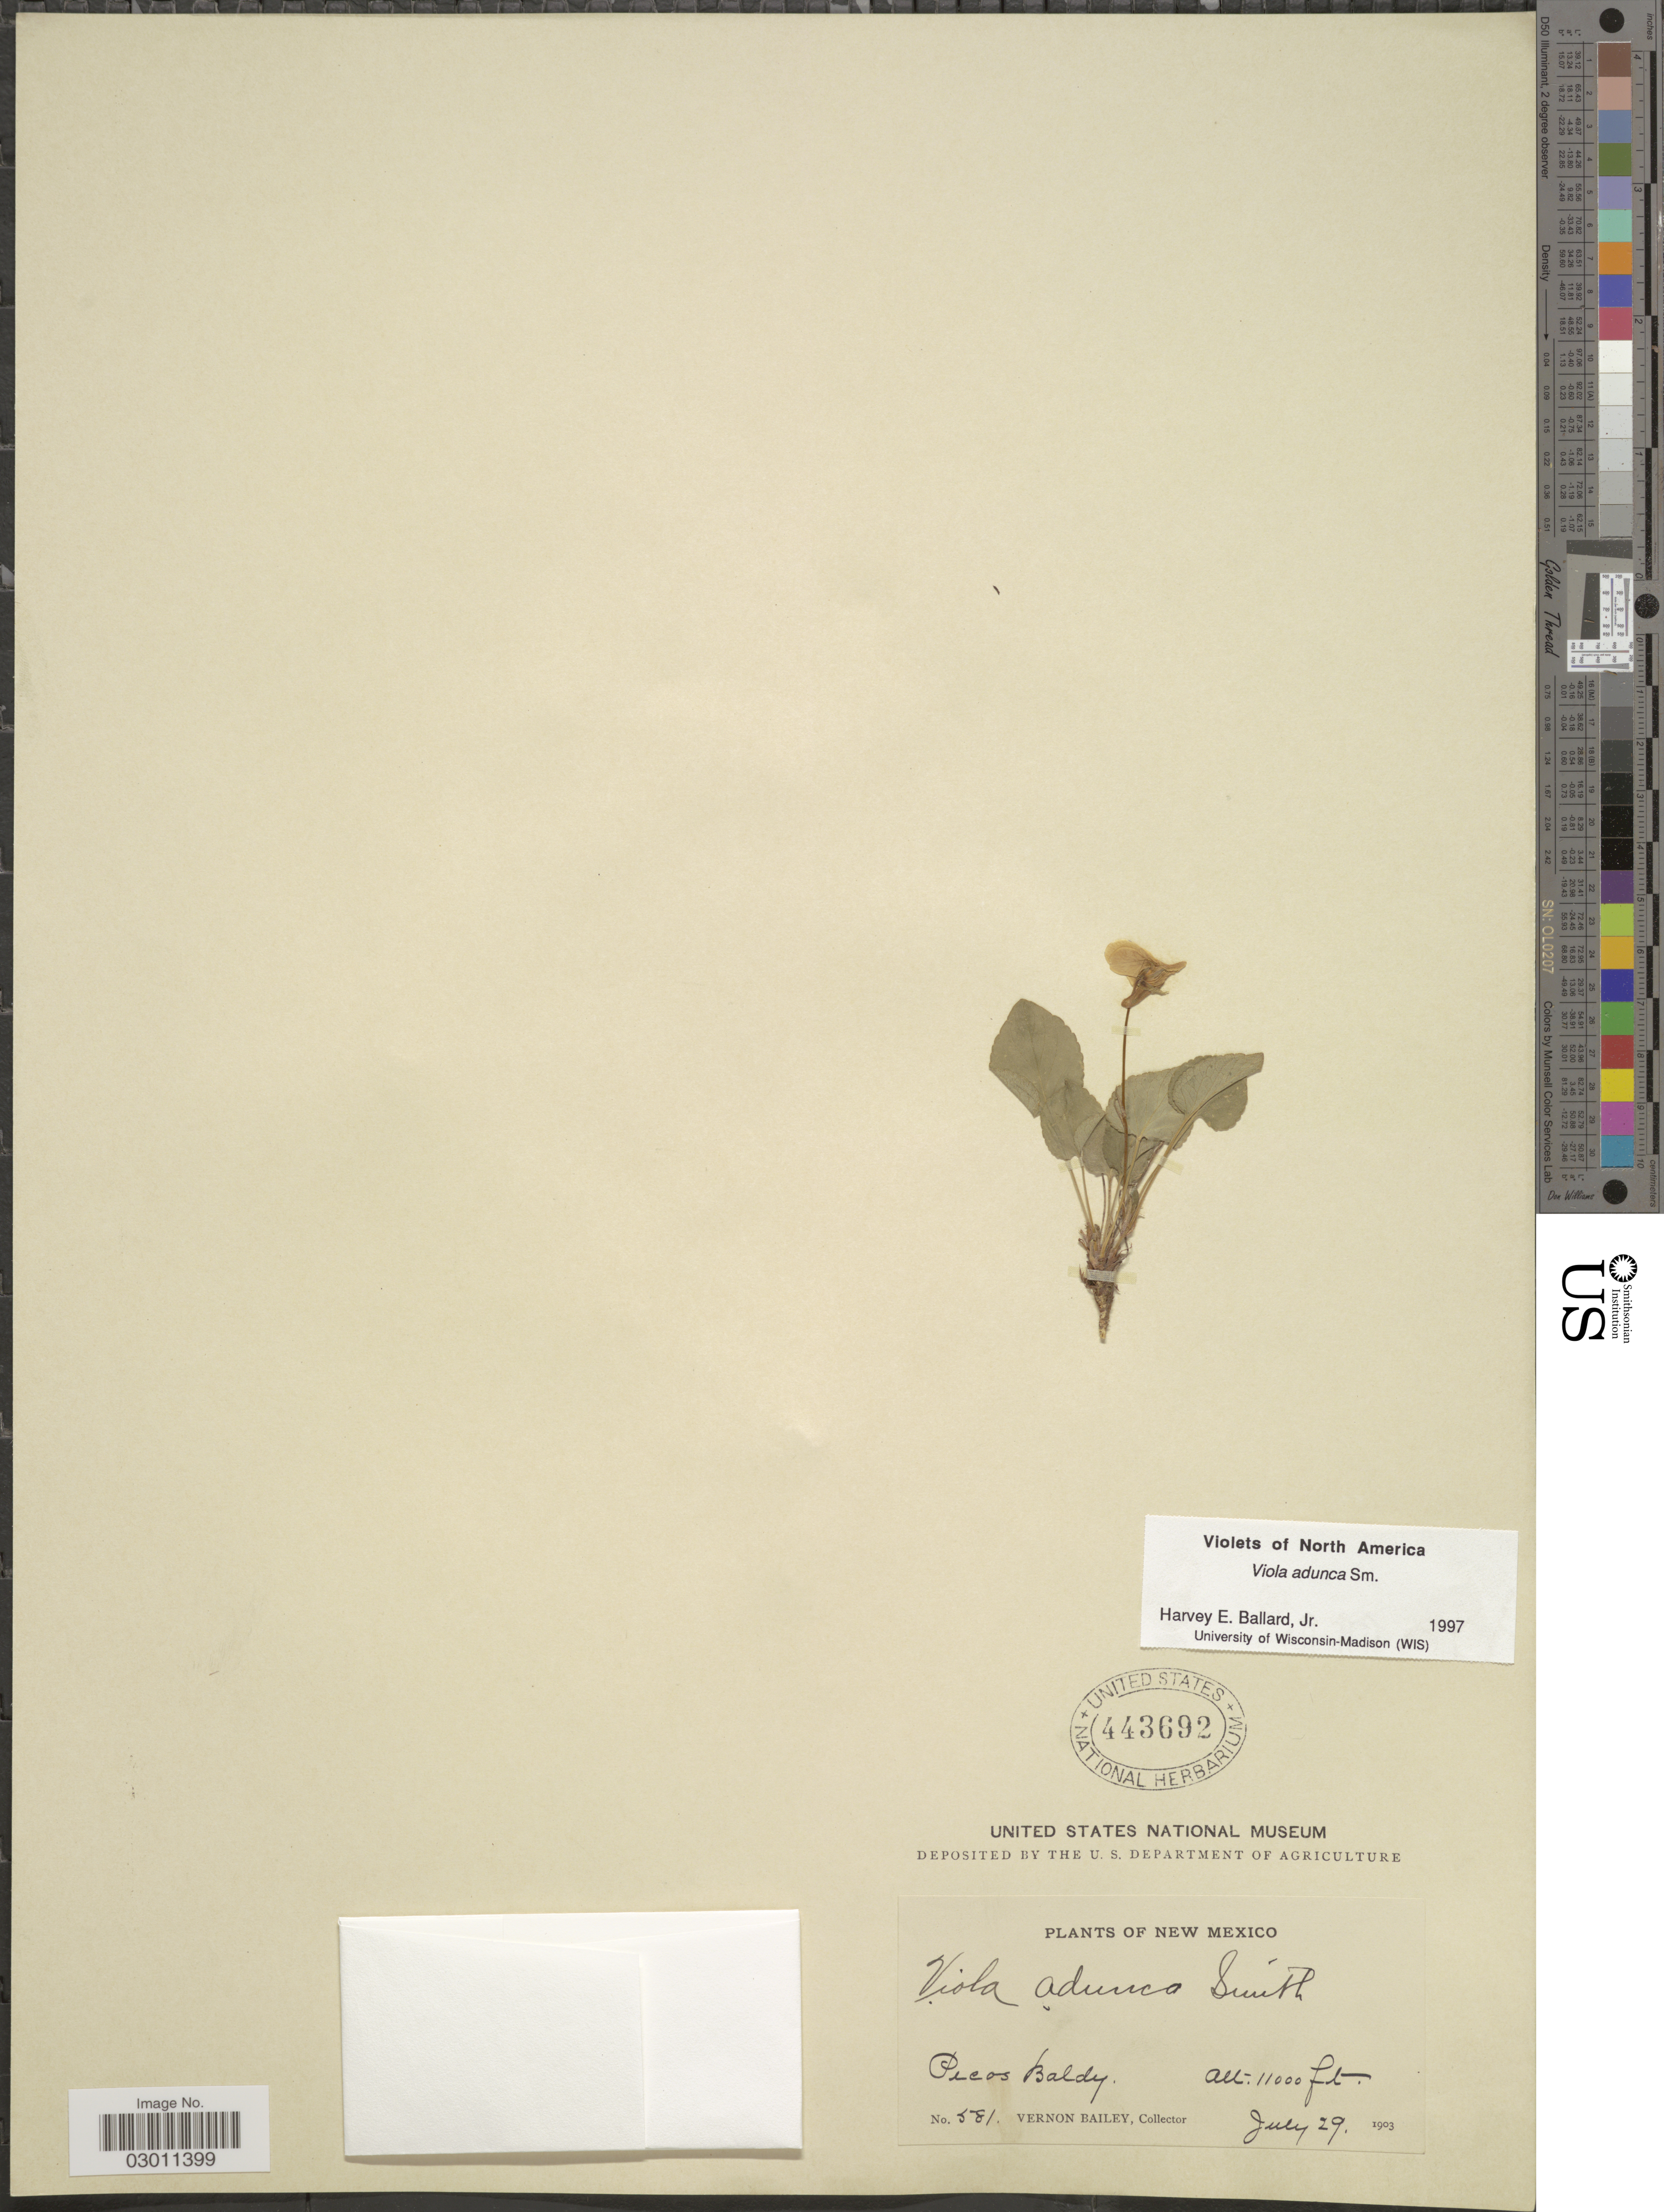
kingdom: Plantae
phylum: Tracheophyta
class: Magnoliopsida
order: Malpighiales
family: Violaceae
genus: Viola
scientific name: Viola adunca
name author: Sm.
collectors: V. O. Bailey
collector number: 581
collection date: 1903-07-29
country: United States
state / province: New Mexico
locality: Pecos Baldy.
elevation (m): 3353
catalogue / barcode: US 443692